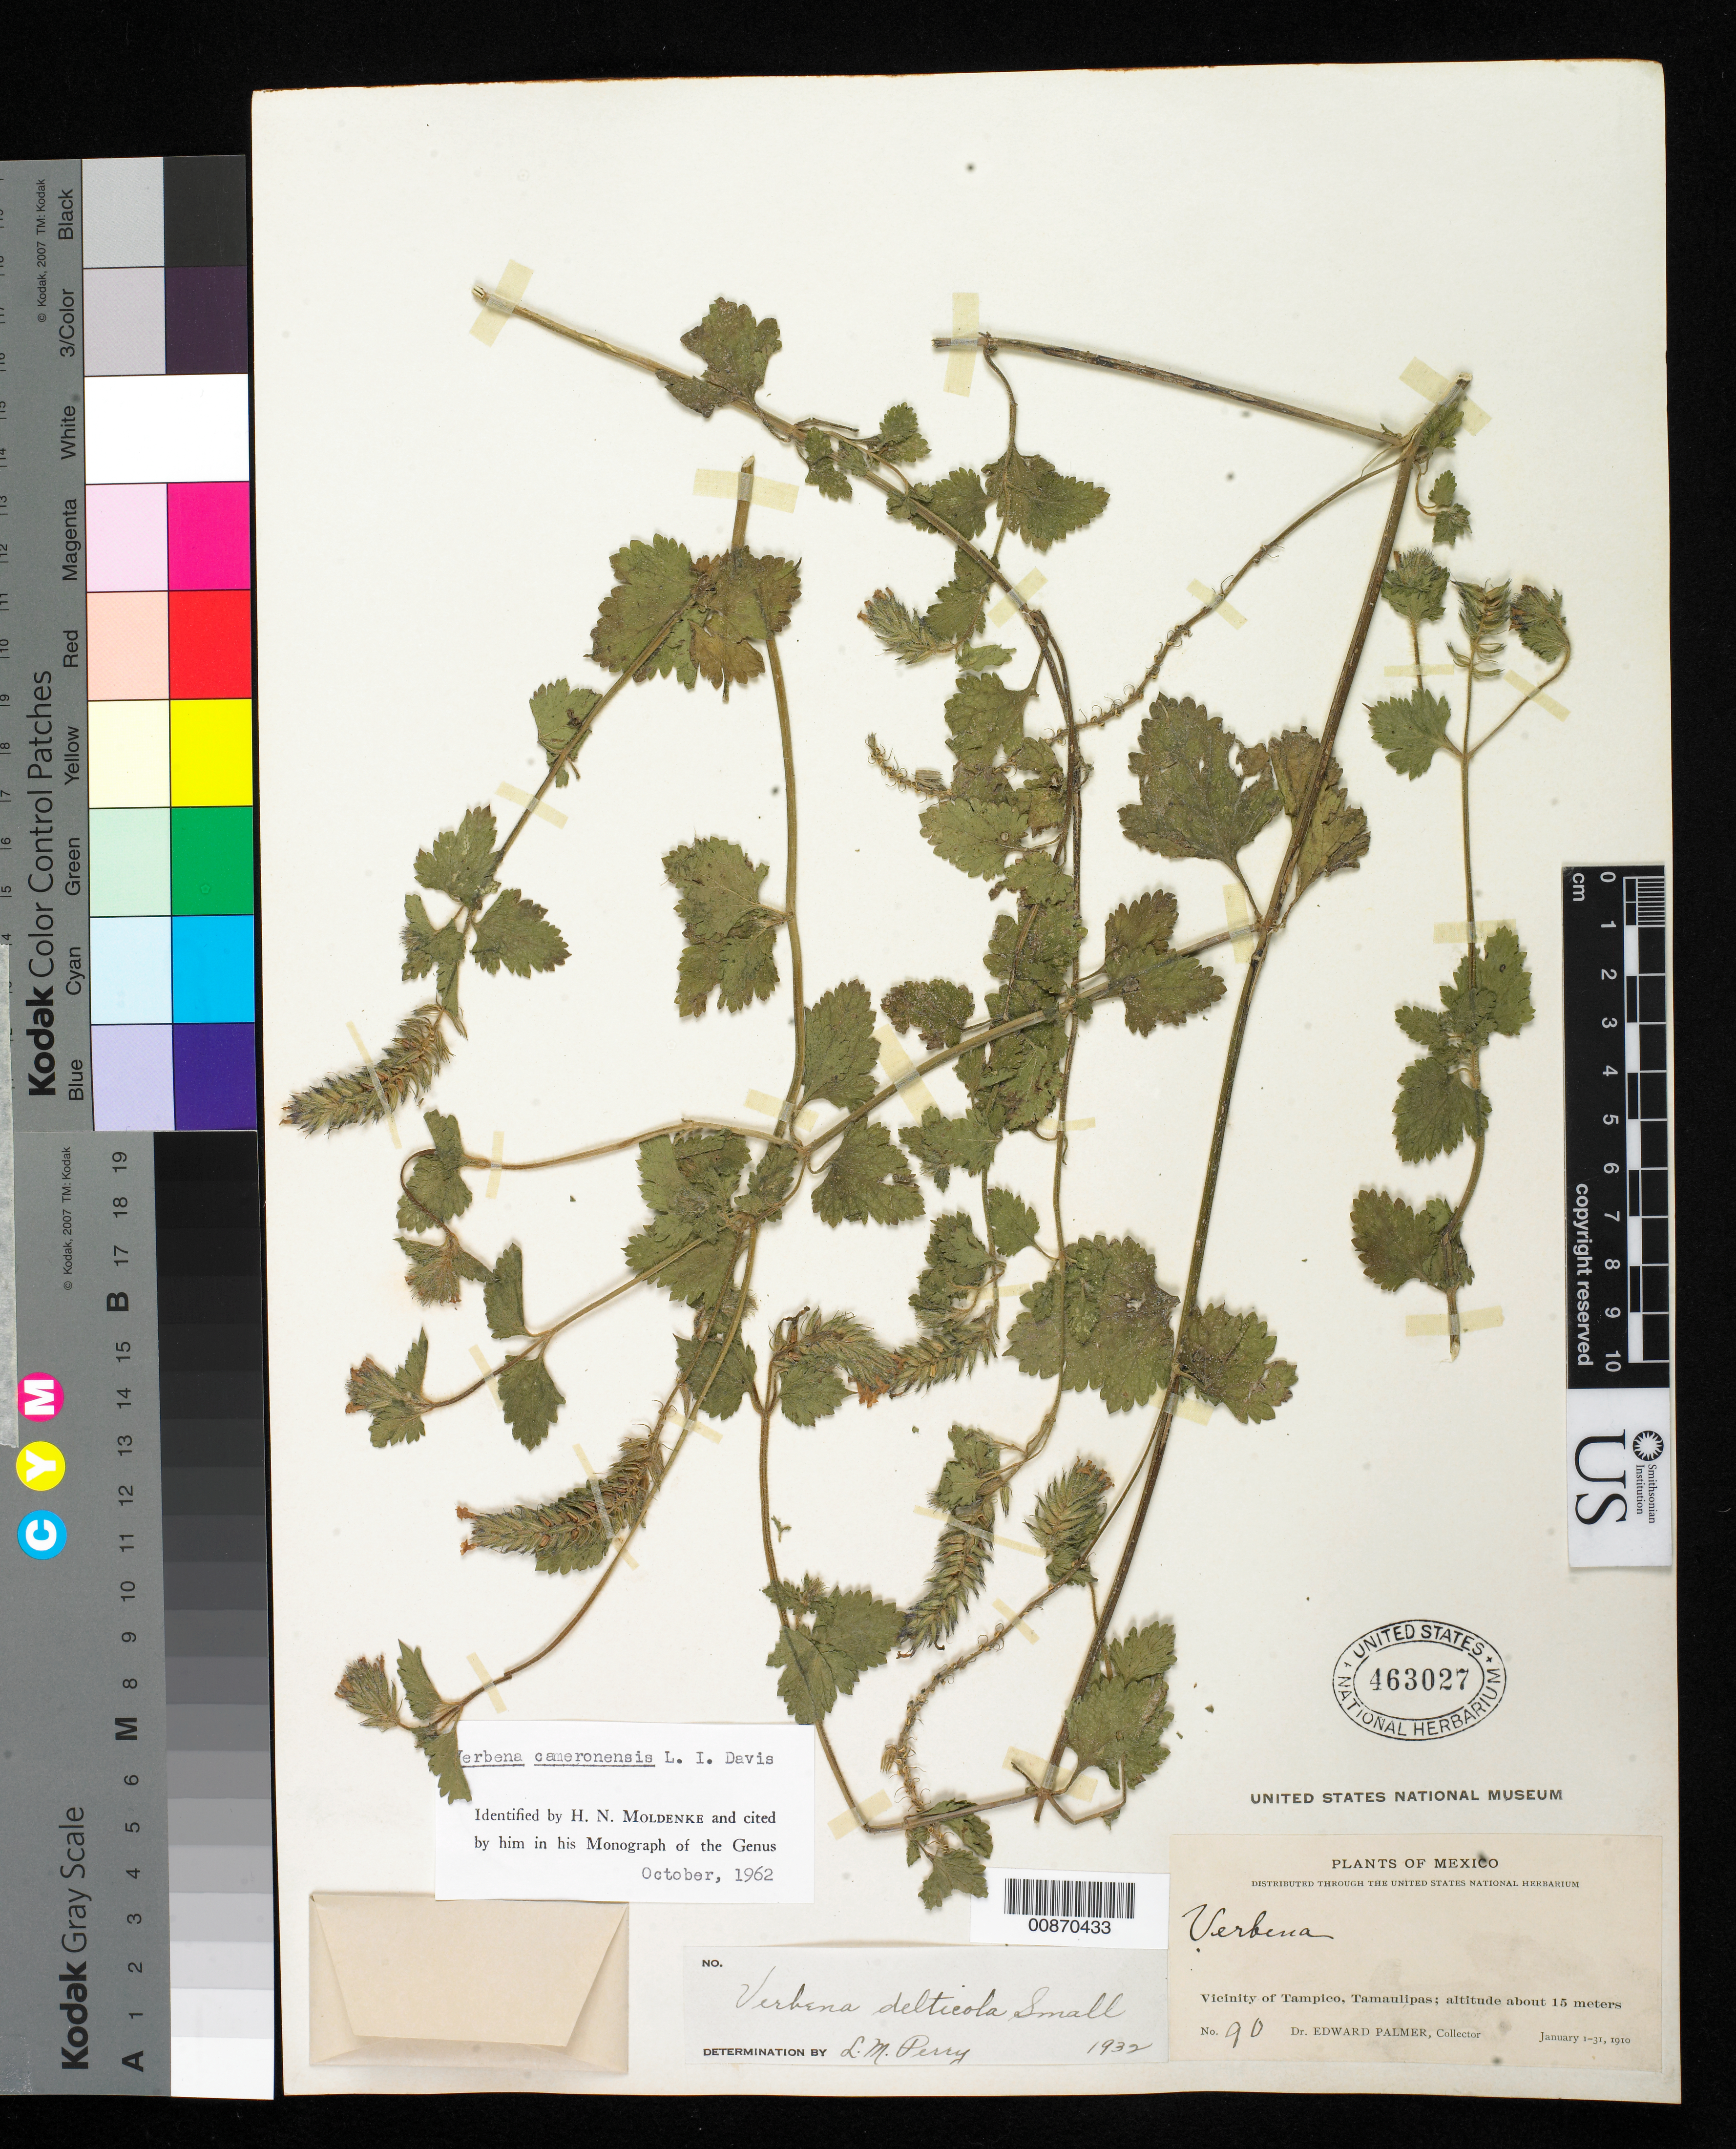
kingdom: Plantae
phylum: Tracheophyta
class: Magnoliopsida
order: Lamiales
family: Verbenaceae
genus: Verbena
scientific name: Verbena cameronensis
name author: L.I. Davis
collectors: E. Palmer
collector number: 90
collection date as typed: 01 Jan 1910 to 31 Jan 1910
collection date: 1910-01-01/1910-01-31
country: Mexico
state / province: Tamaulipas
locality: Vicinity of Tampico, Tamaulipas.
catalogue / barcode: US 463027